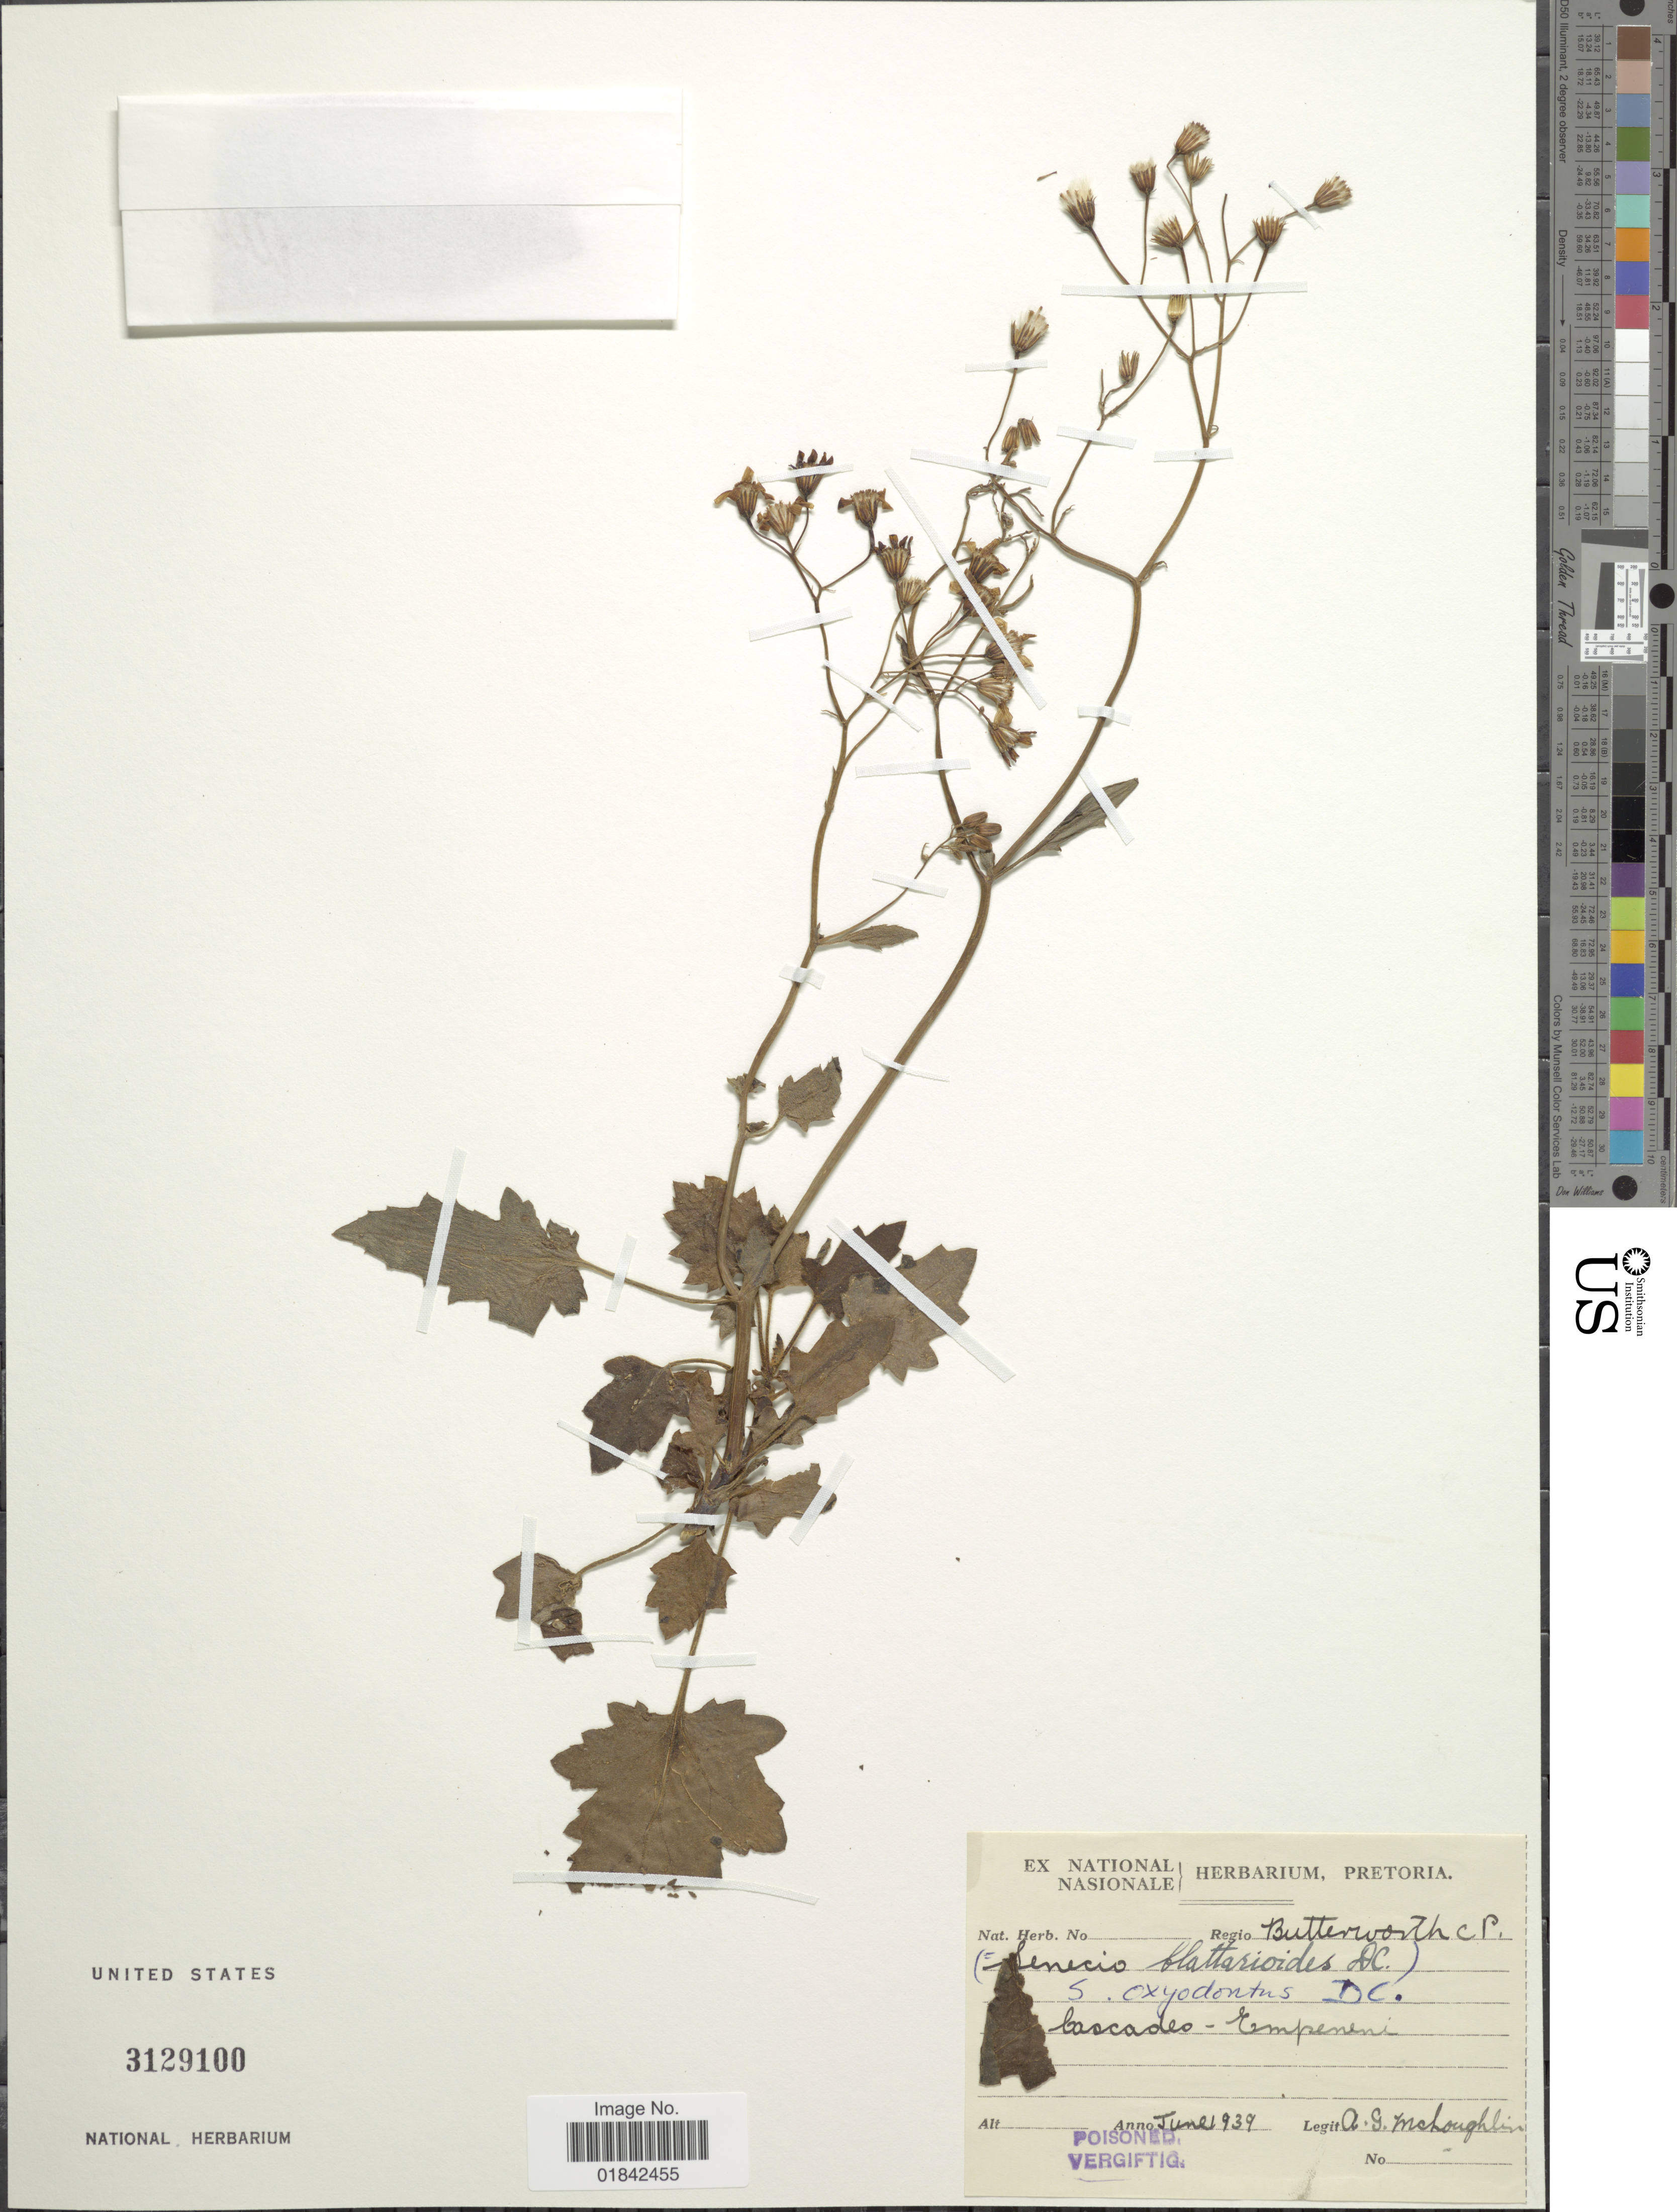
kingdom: Plantae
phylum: Tracheophyta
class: Magnoliopsida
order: Asterales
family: Asteraceae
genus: Senecio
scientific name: Senecio oxyodontus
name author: DC.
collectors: A. McHoughlin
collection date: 1939-06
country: South Africa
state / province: Eastern Cape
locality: Butterworth C. P., cascades-Empangeni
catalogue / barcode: US 3129100